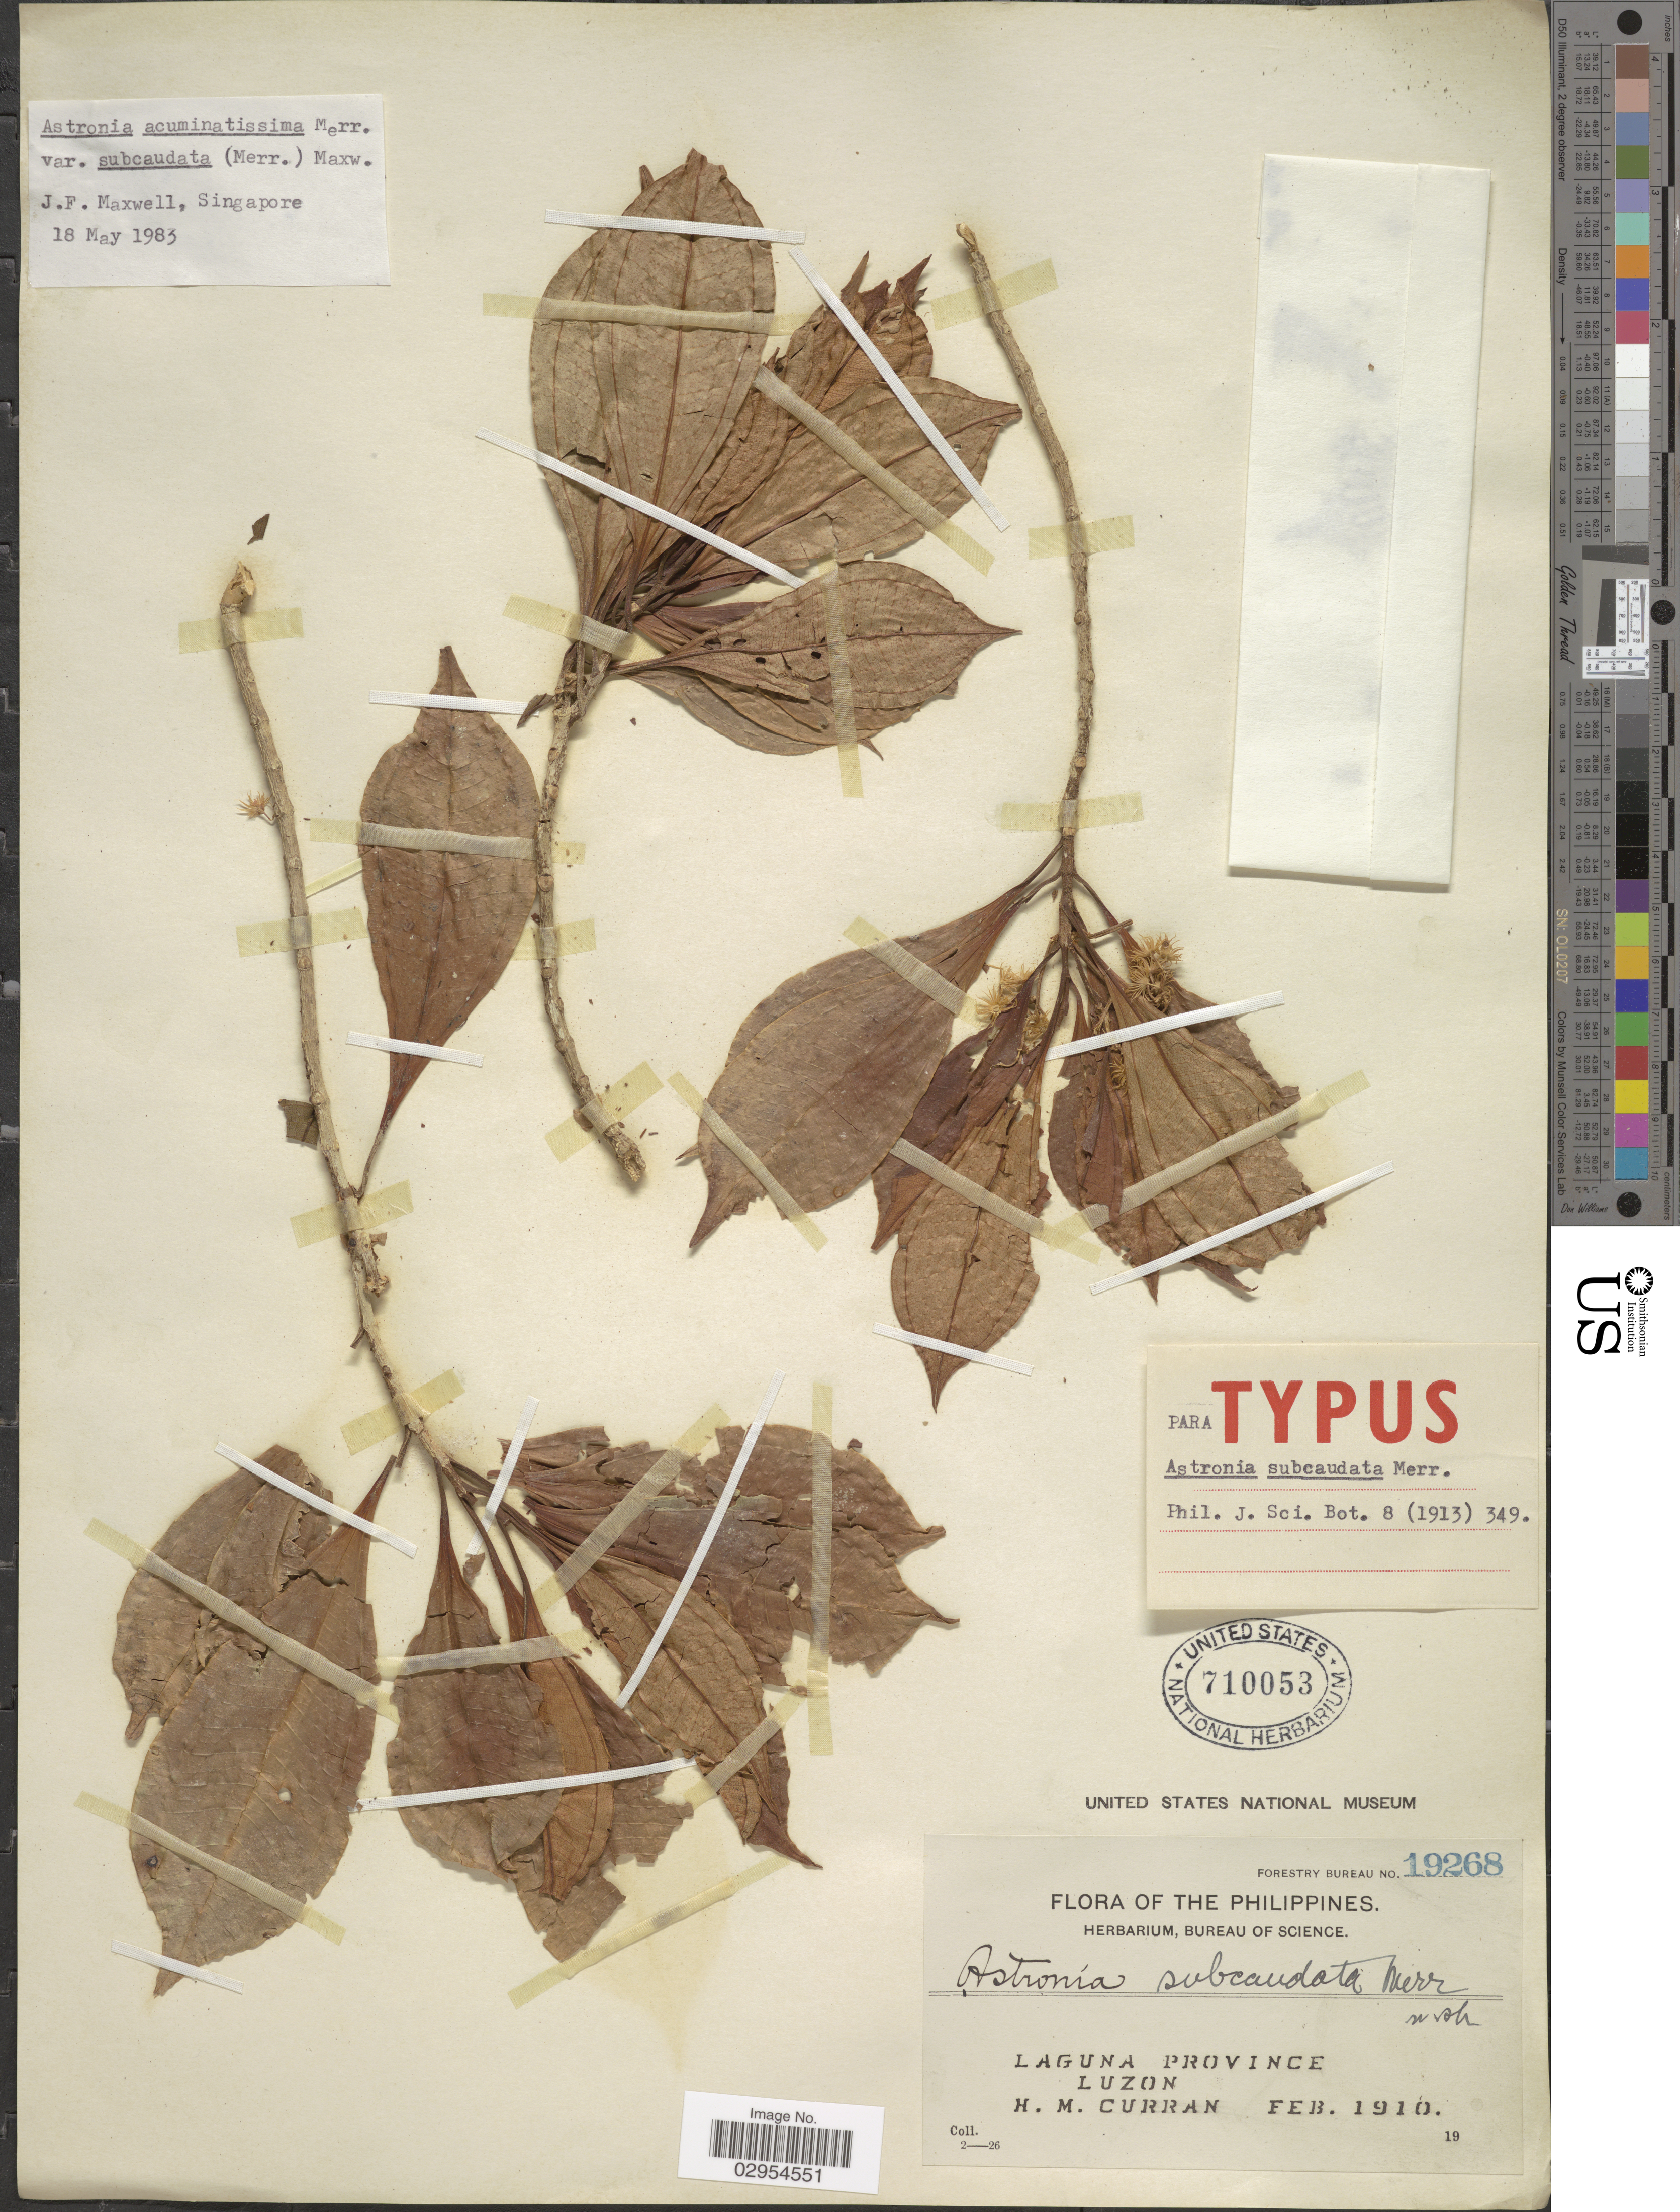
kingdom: Plantae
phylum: Tracheophyta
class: Magnoliopsida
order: Myrtales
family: Melastomataceae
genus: Astronia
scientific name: Astronia acuminatissima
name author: Merr.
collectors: H. M. Curran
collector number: Forestry Bureau 19268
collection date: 1910-02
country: Philippines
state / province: Calabarzon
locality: Laguna Province. Luzon.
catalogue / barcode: US 710053